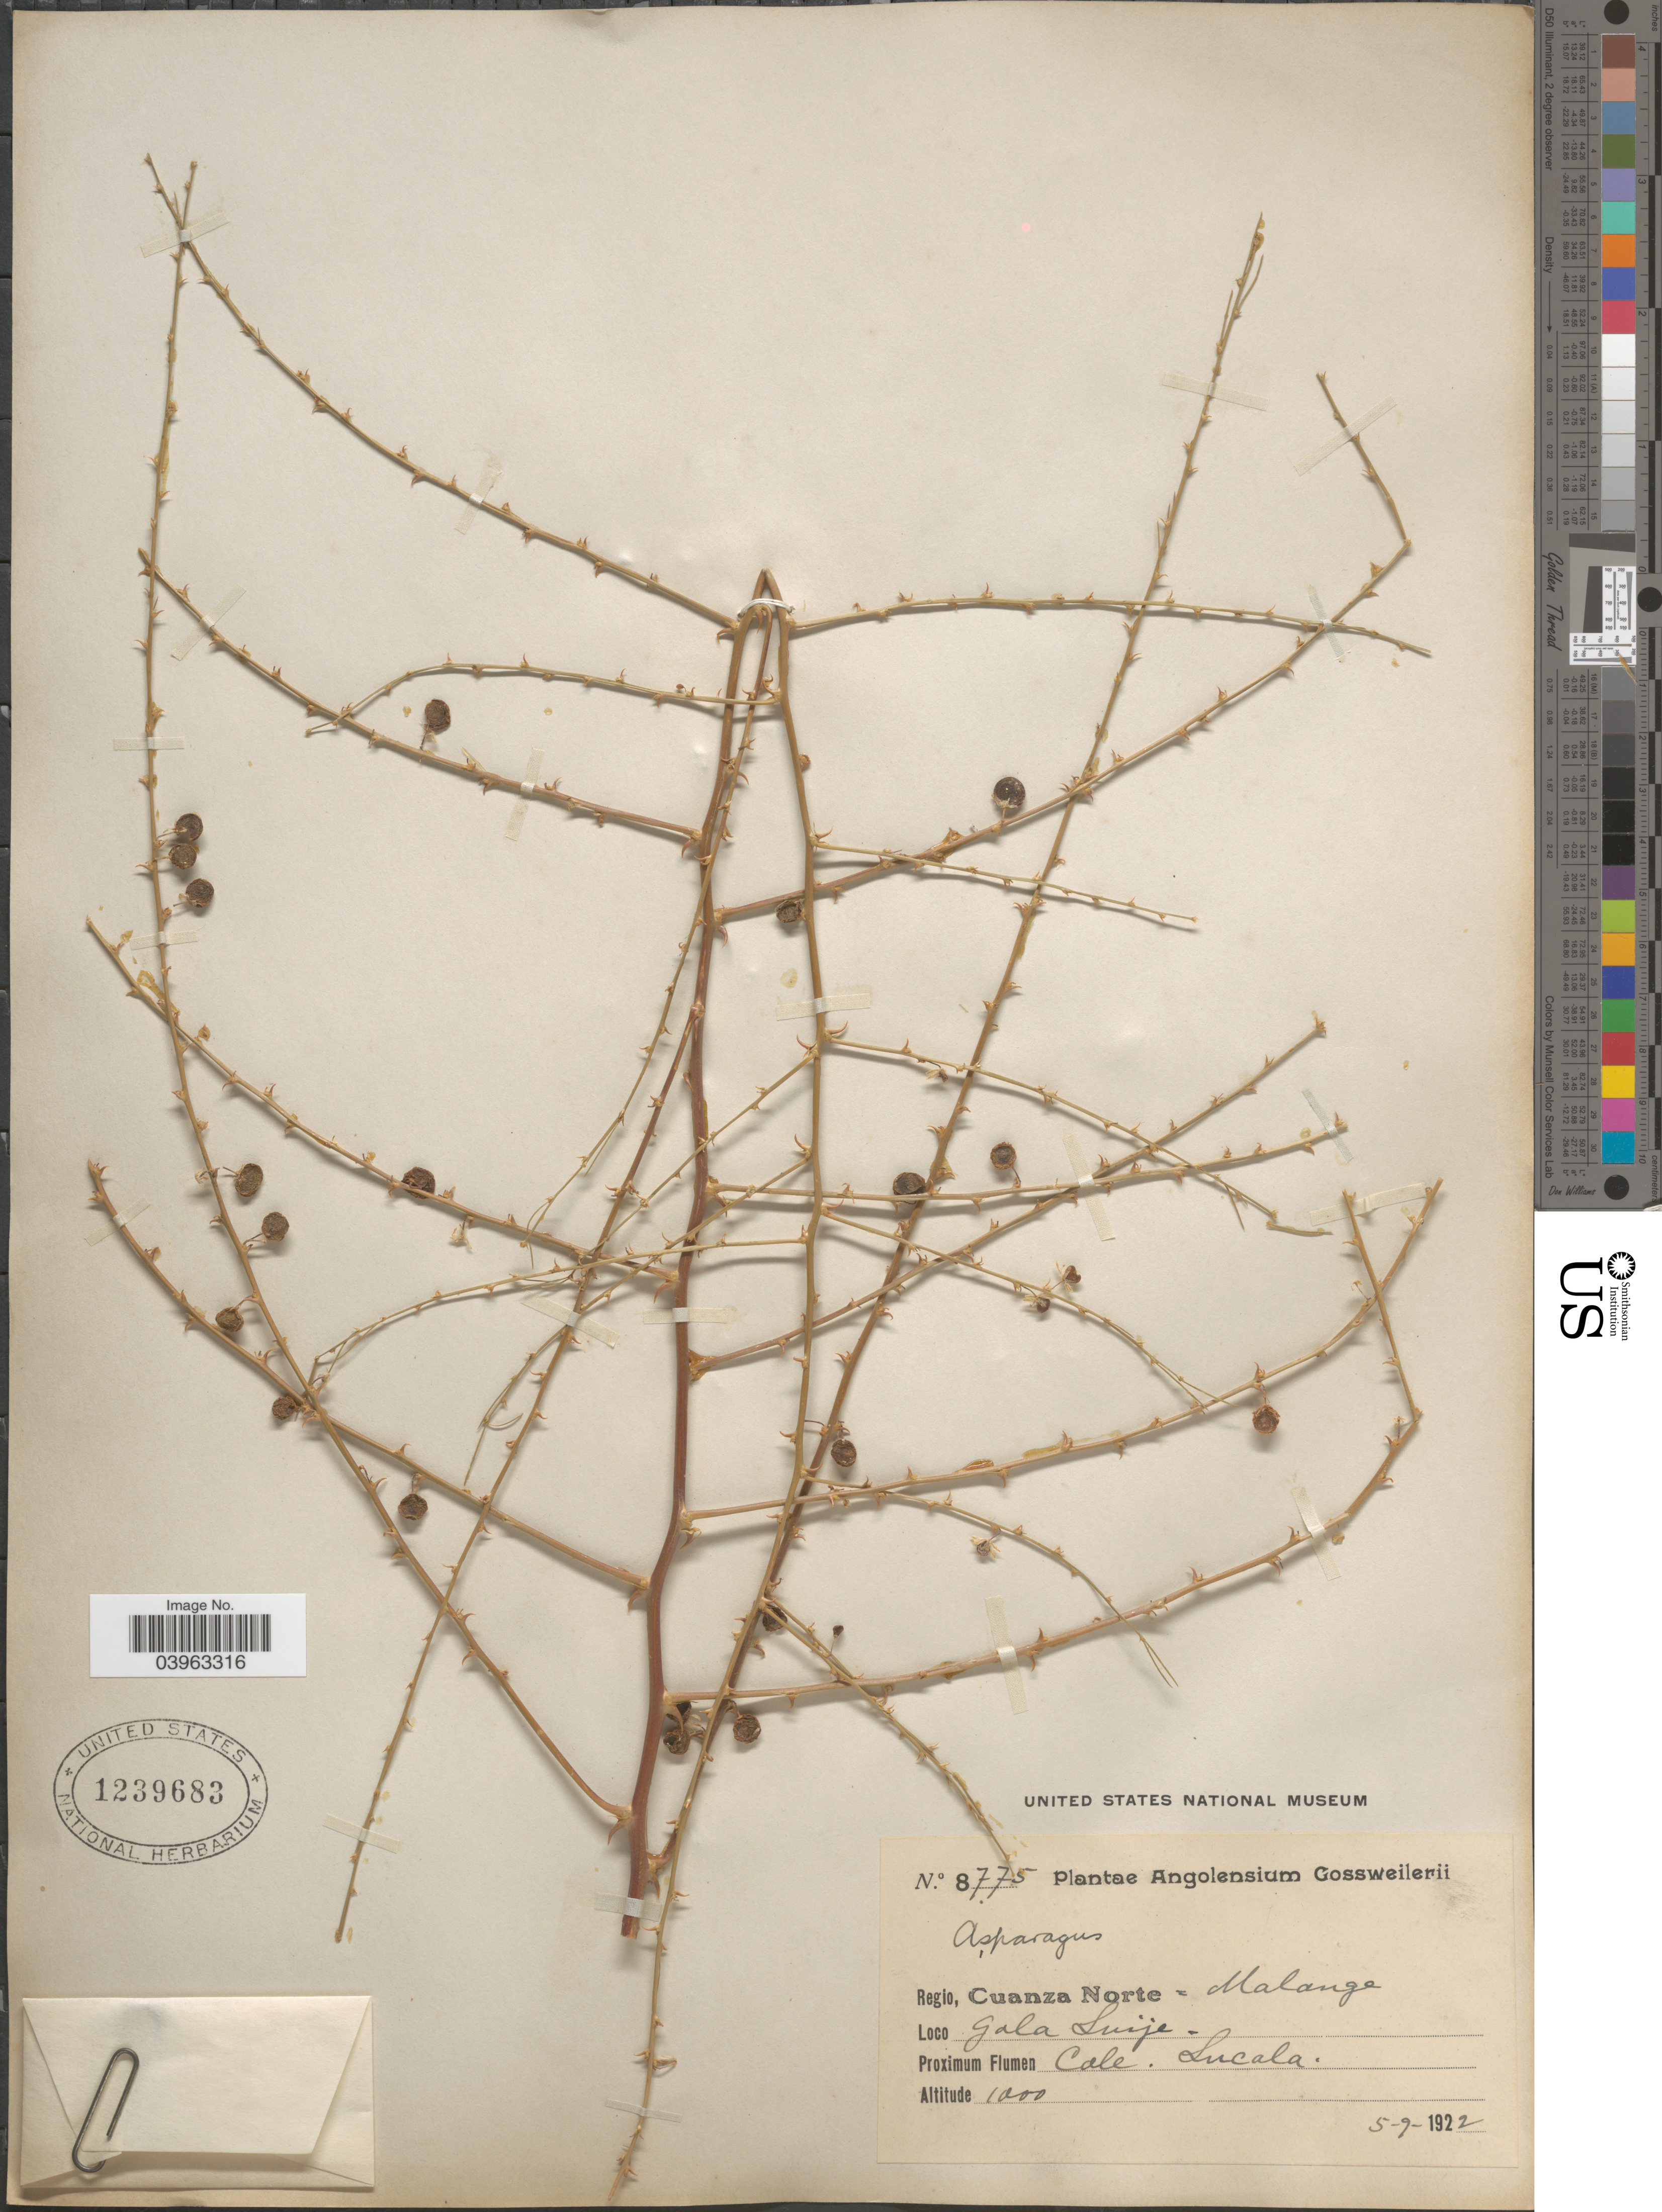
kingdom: Plantae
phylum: Tracheophyta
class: Liliopsida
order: Asparagales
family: Asparagaceae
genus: Asparagus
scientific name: Asparagus sp.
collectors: -. Gossweiler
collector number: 8775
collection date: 1922-09-05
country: Angola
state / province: Cuanza Norte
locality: Regio, Cuanza Norte = Malange. Gala Suije.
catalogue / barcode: US 1239683